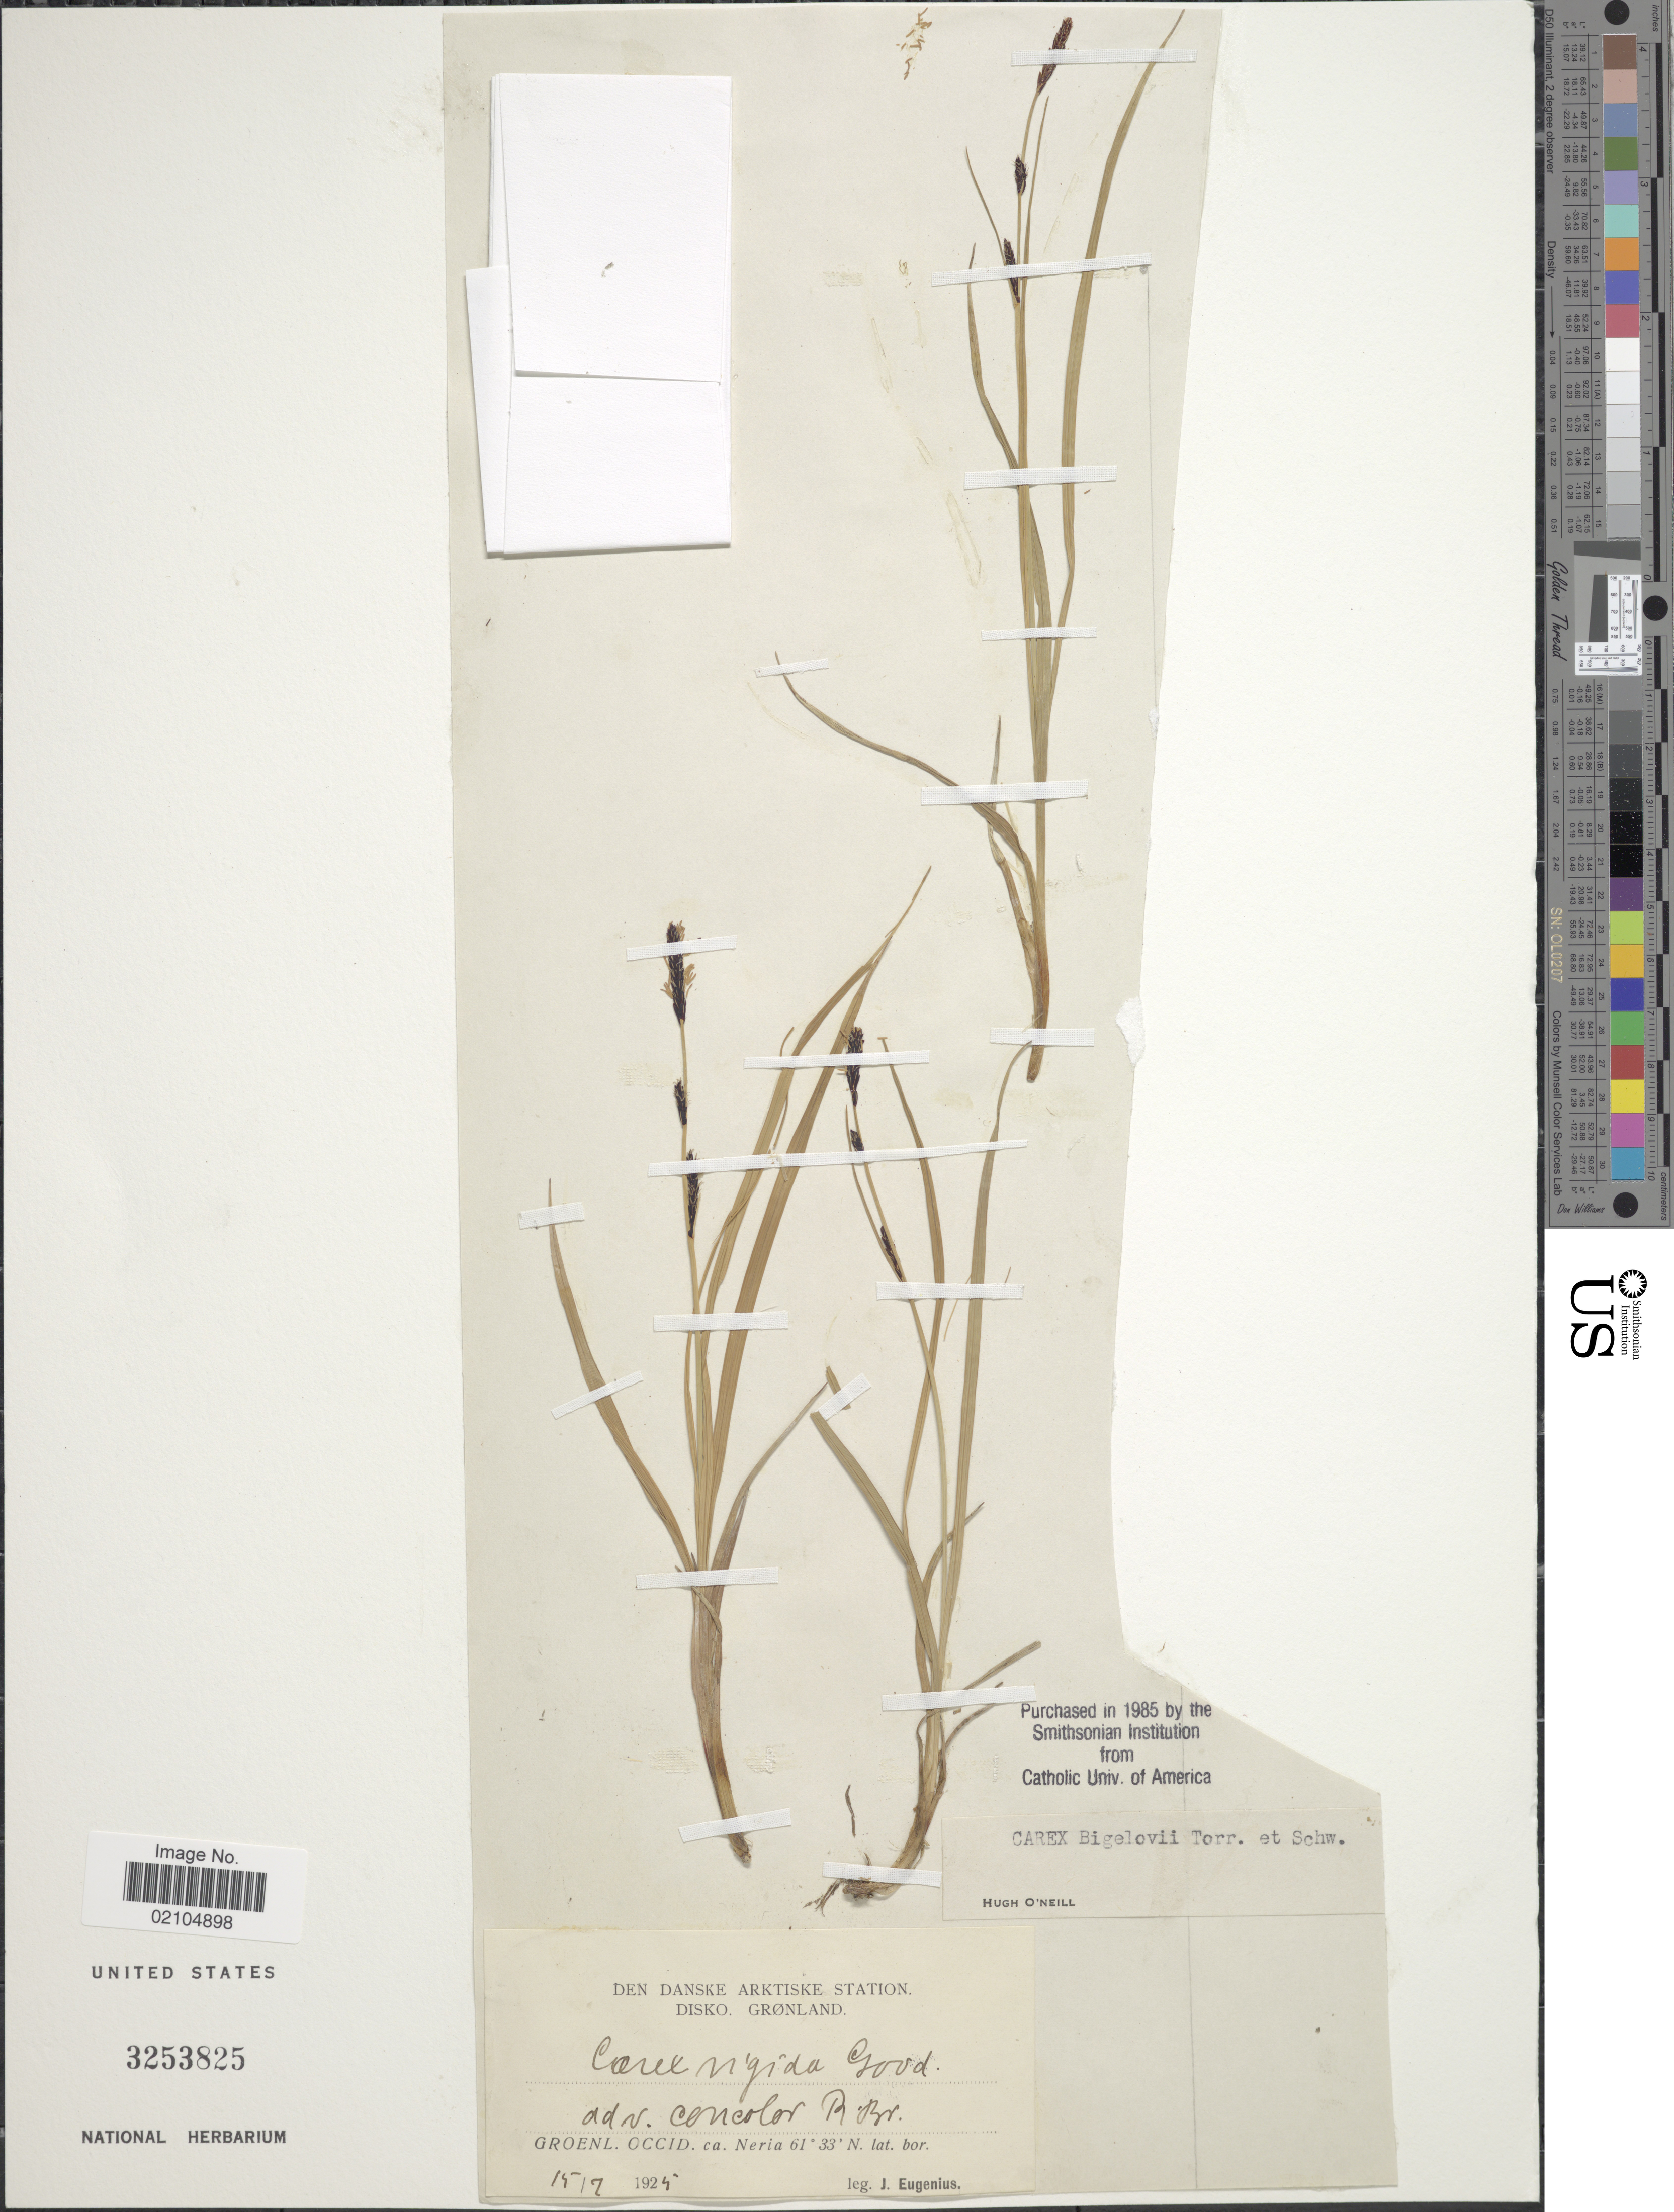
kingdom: Plantae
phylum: Tracheophyta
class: Liliopsida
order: Poales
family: Cyperaceae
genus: Carex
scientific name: Carex bigelowii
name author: Torr. ex Schwein.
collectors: J. Eugenius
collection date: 1924-07-15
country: Greenland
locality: Disko. Grønland, Groenl. occid. ca. Neria.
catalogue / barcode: US 3253825